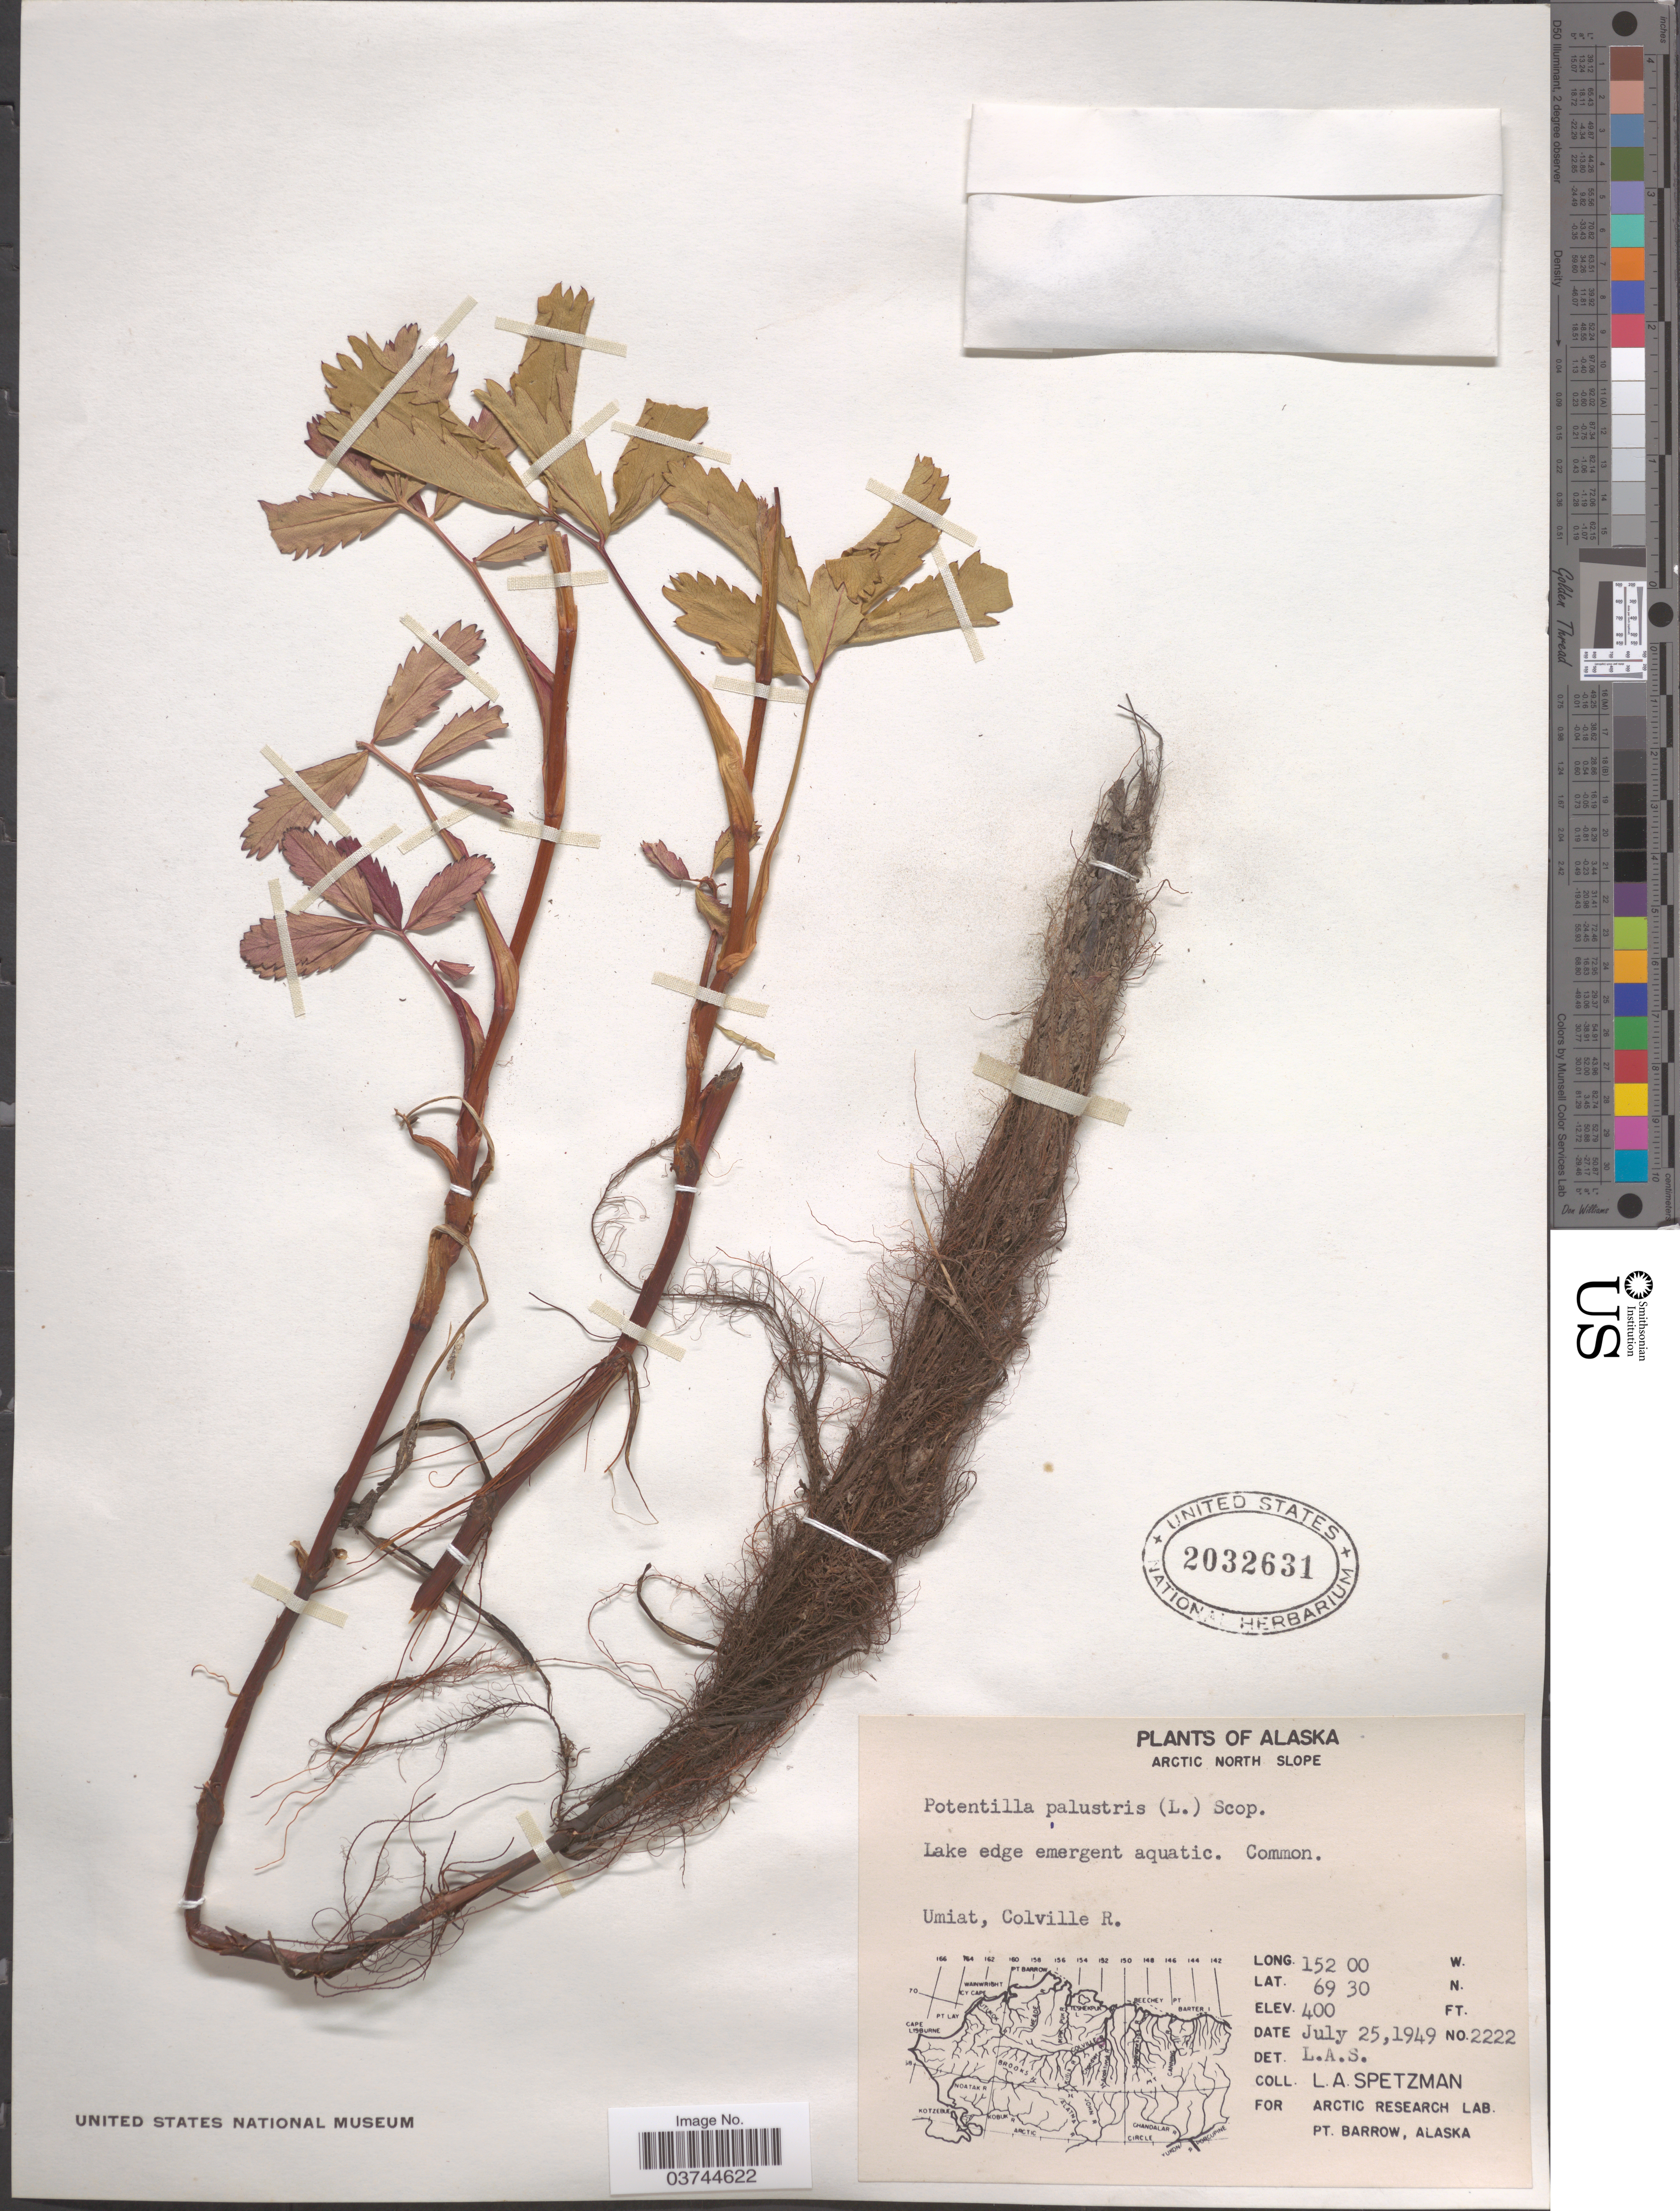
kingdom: Plantae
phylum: Tracheophyta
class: Magnoliopsida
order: Rosales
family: Rosaceae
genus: Comarum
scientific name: Comarum palustre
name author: L.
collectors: L. Spetzman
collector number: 2222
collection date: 1949-07-25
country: United States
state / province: Alaska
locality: Arctic North Slope. Umiat, Colville R.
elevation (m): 122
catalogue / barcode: US 2032631